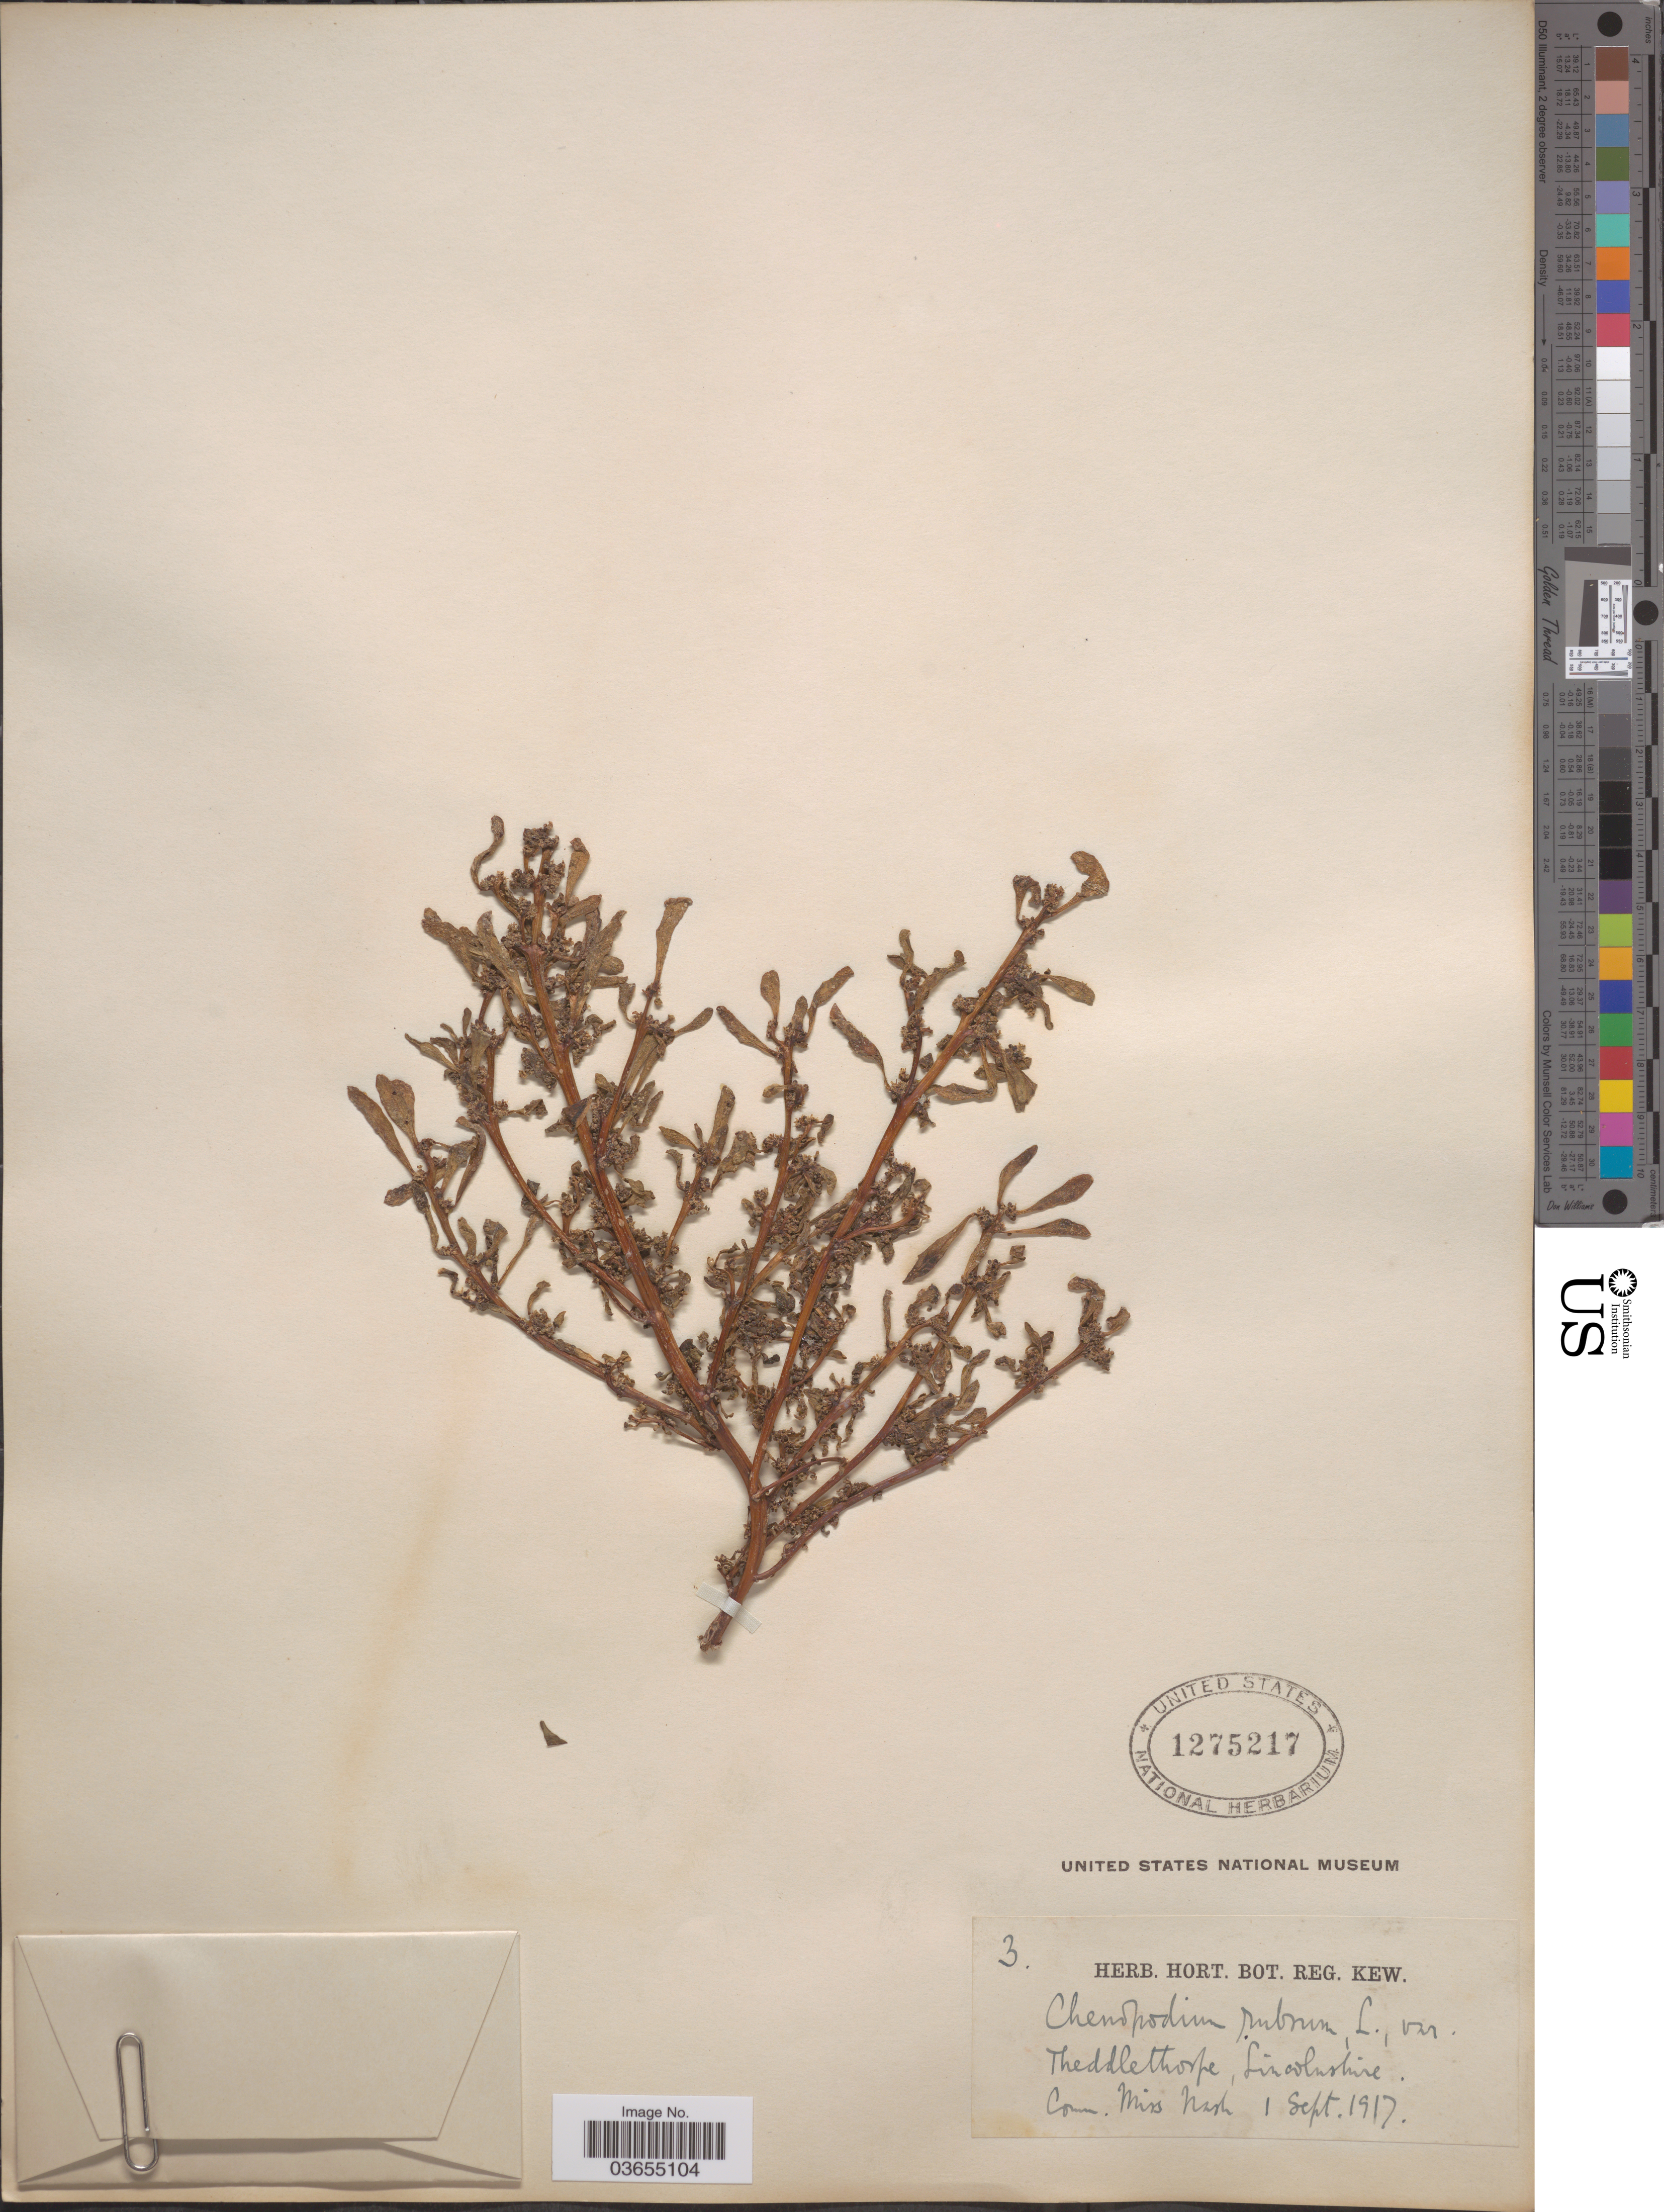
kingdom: Plantae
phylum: Tracheophyta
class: Magnoliopsida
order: Caryophyllales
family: Amaranthaceae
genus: Chenopodium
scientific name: Chenopodium rubrum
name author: L.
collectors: ex herb. Hort. Reg. Kew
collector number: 3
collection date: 1917-09-01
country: United Kingdom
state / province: England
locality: Theddlethorpe, Lincolnshire.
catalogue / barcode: US 1275217